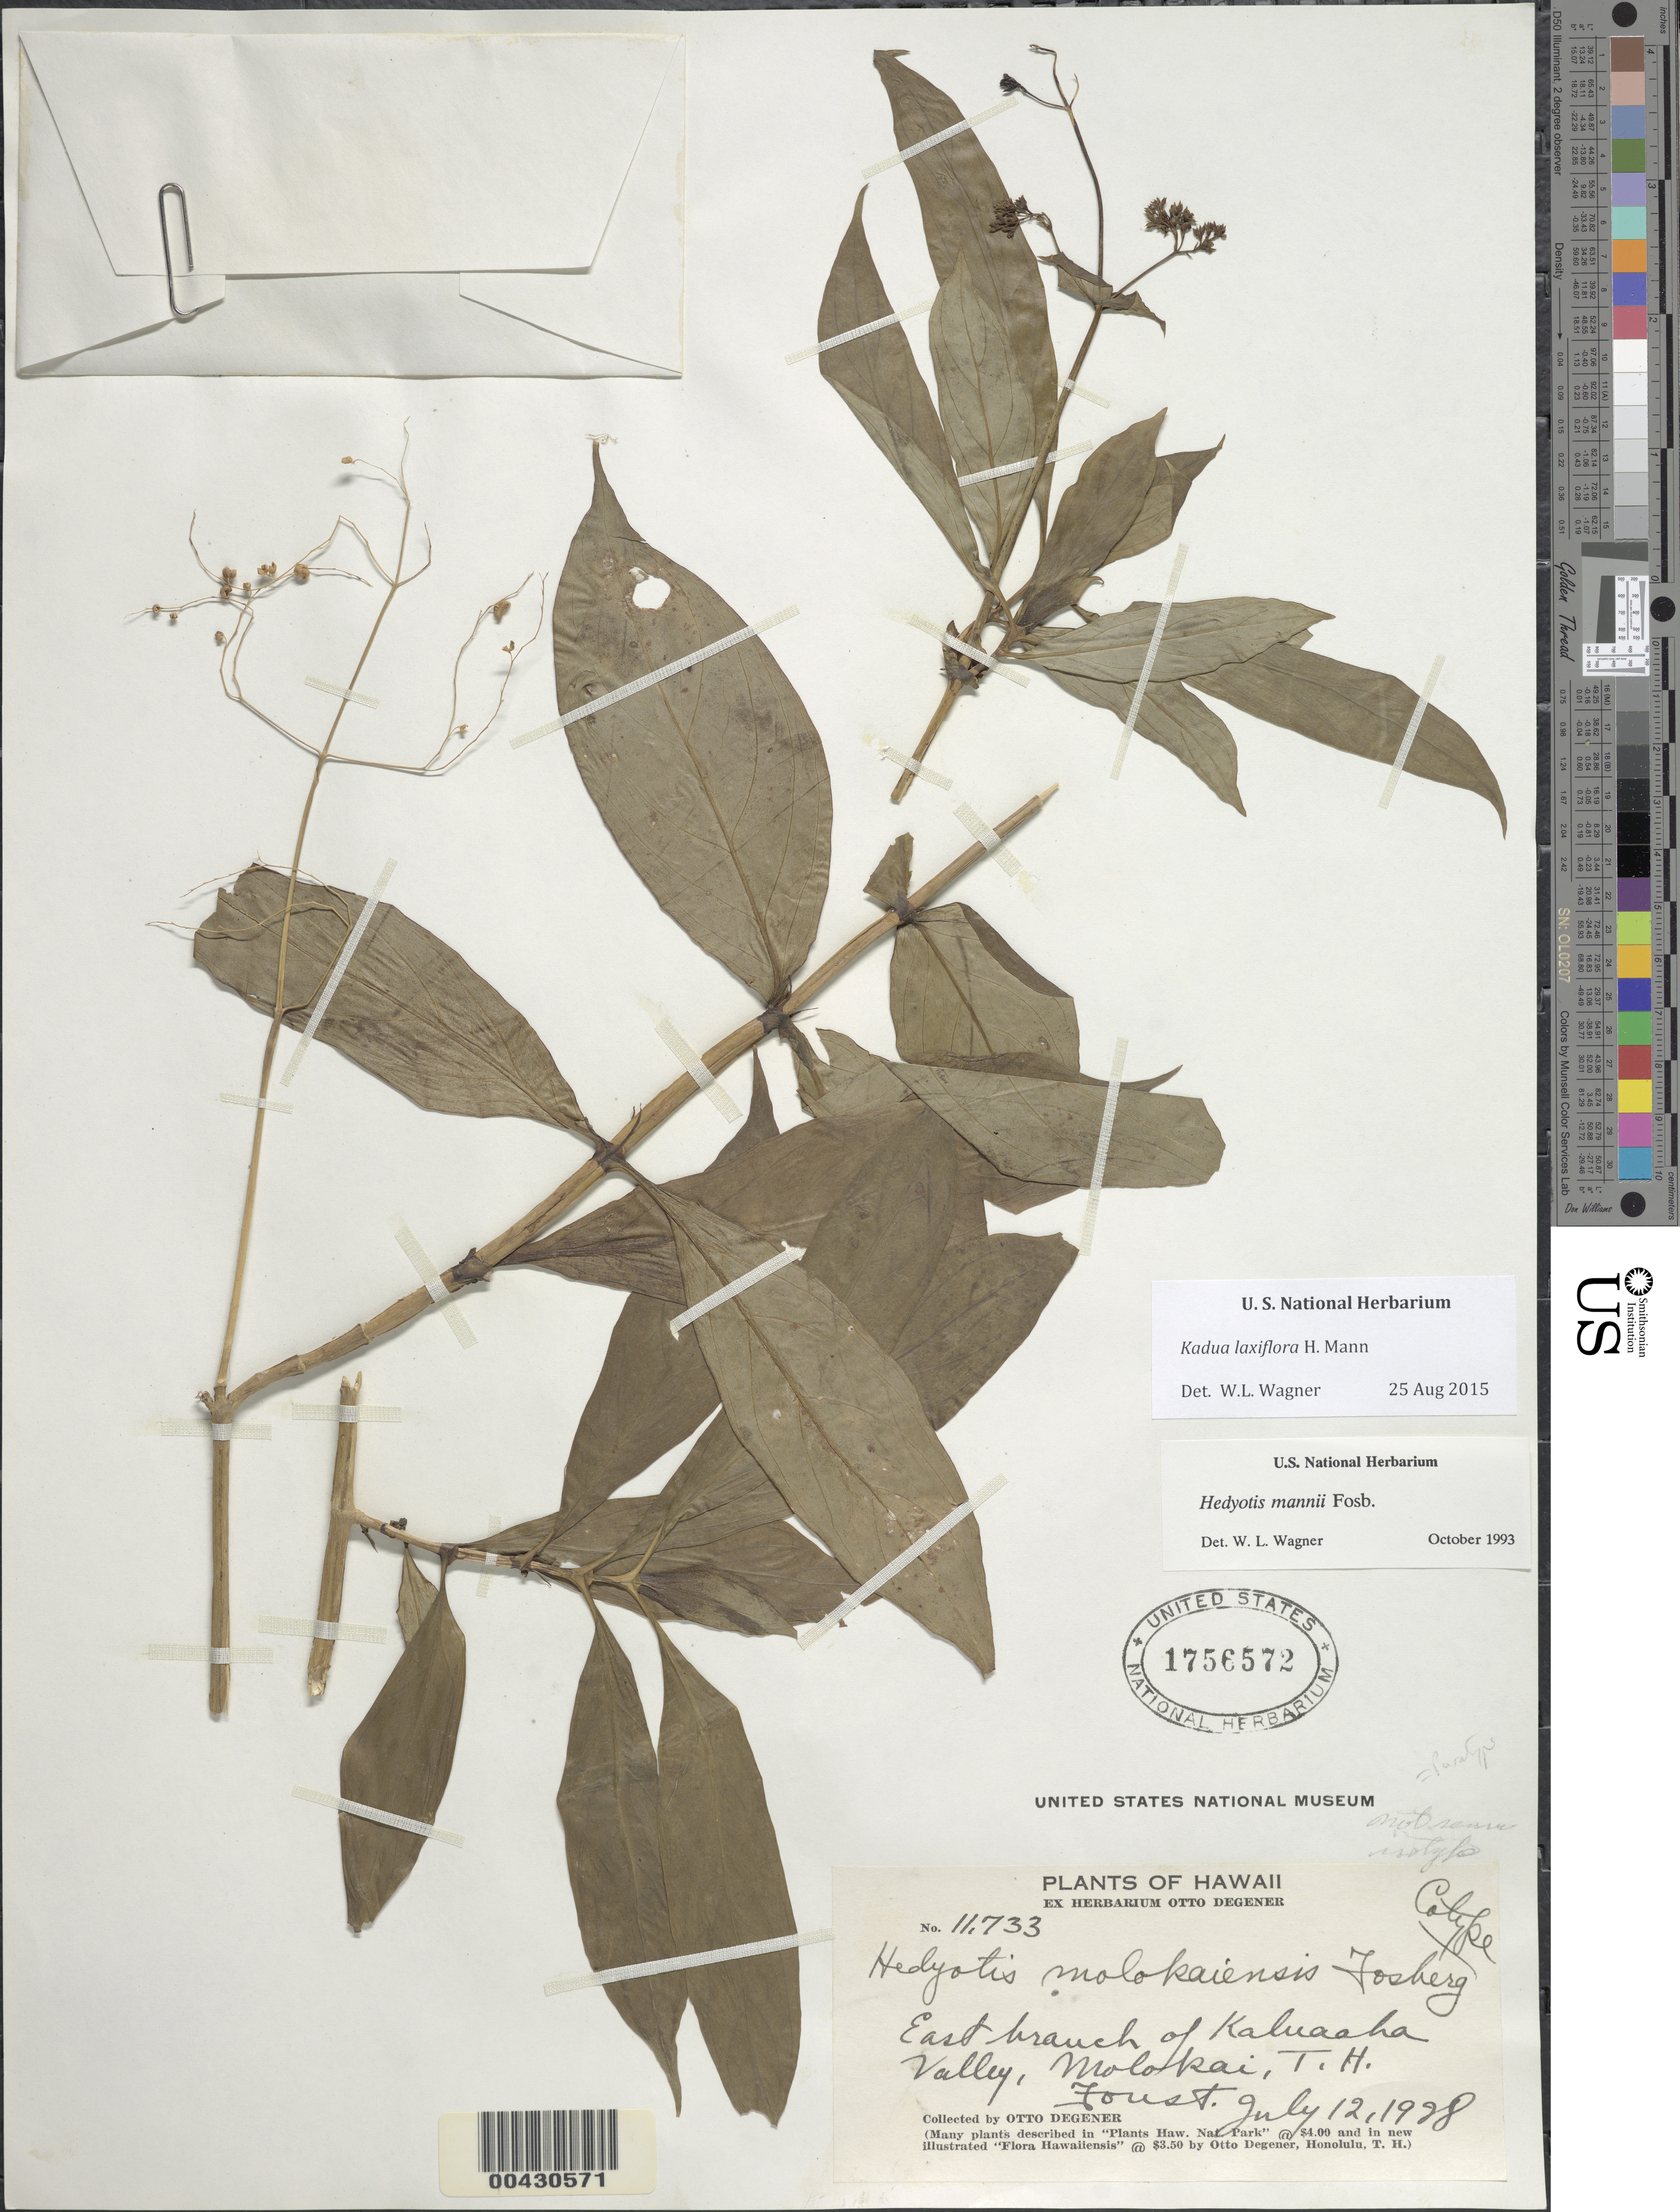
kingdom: Plantae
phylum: Tracheophyta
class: Magnoliopsida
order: Gentianales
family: Rubiaceae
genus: Kadua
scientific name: Kadua laxiflora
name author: H. Mann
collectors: O. Degener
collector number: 11733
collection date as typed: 12 Jul 1928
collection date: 1928-07-12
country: United States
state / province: Hawaii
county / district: Maui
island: Moloka'i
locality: East branch of Kaluaaha Valley.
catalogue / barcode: US 1756572